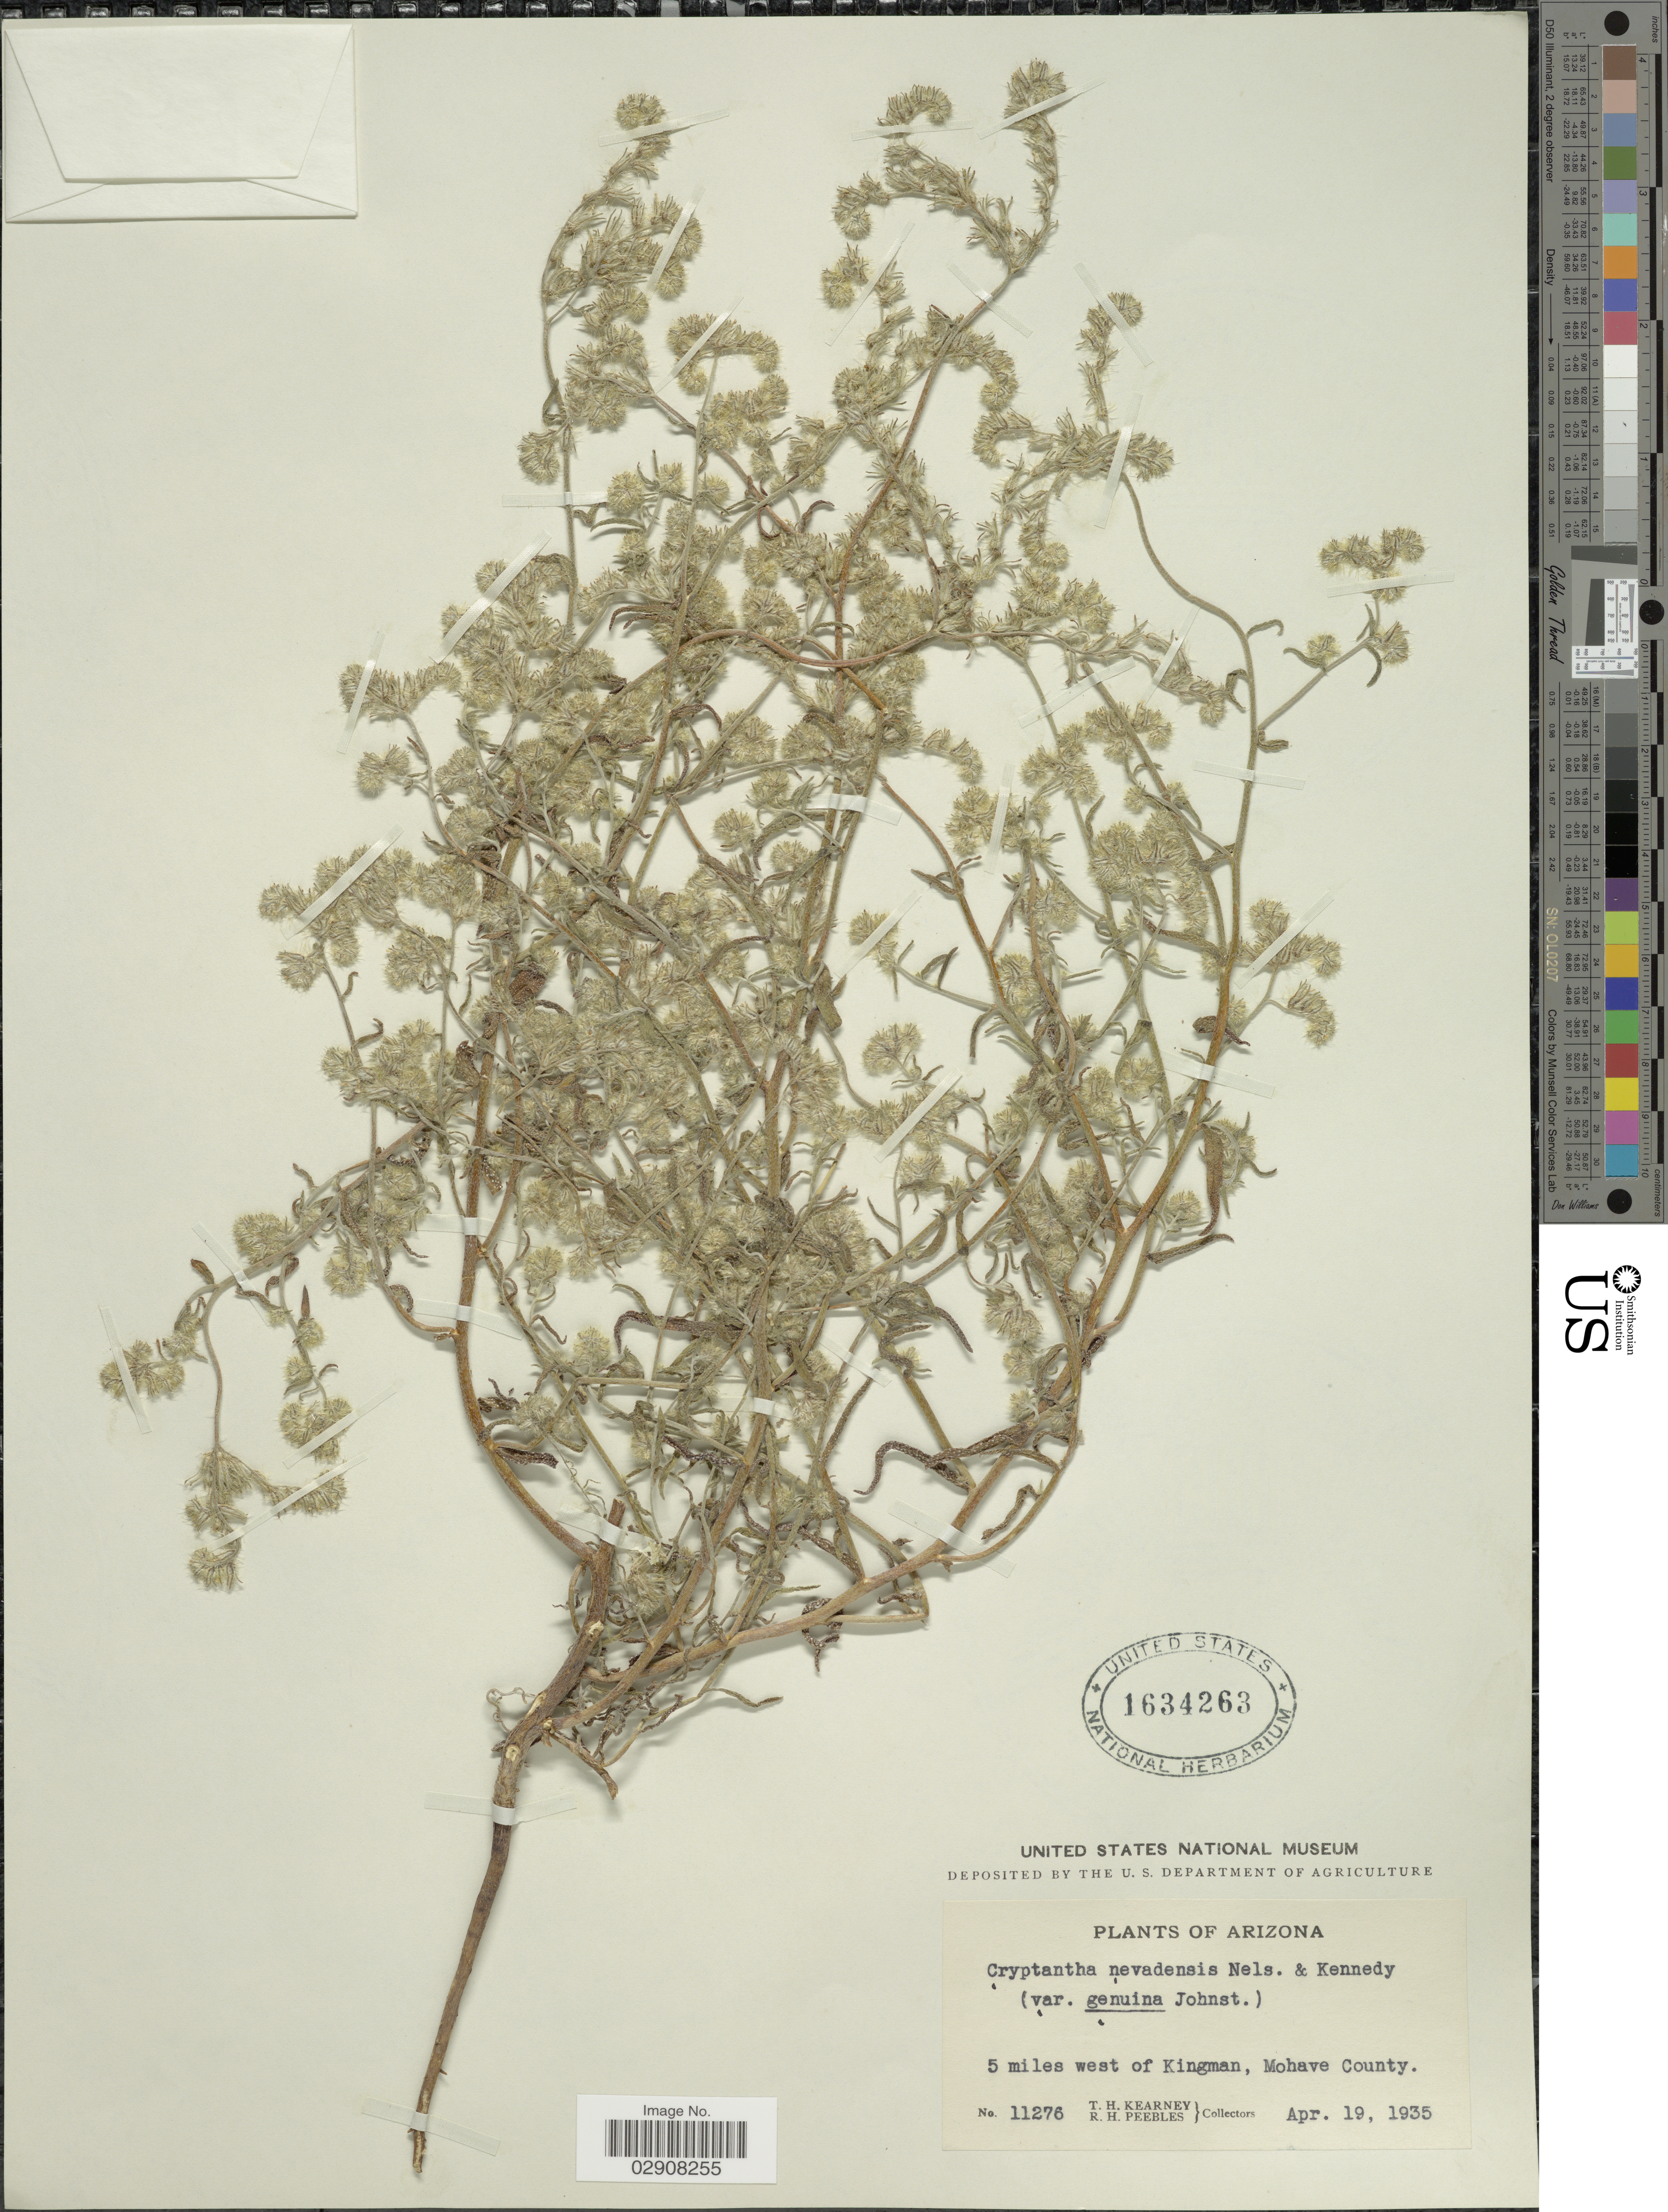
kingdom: Plantae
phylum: Tracheophyta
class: Magnoliopsida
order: Boraginales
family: Boraginaceae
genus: Cryptantha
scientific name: Cryptantha nevadensis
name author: A. Nelson & P.B. Kenn.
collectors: T. H. Kearney & R. H. Peebles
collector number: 11276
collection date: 1935-04-19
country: United States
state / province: Arizona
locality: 5 miles west of Kingman, Mohave County.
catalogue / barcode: US 1634263